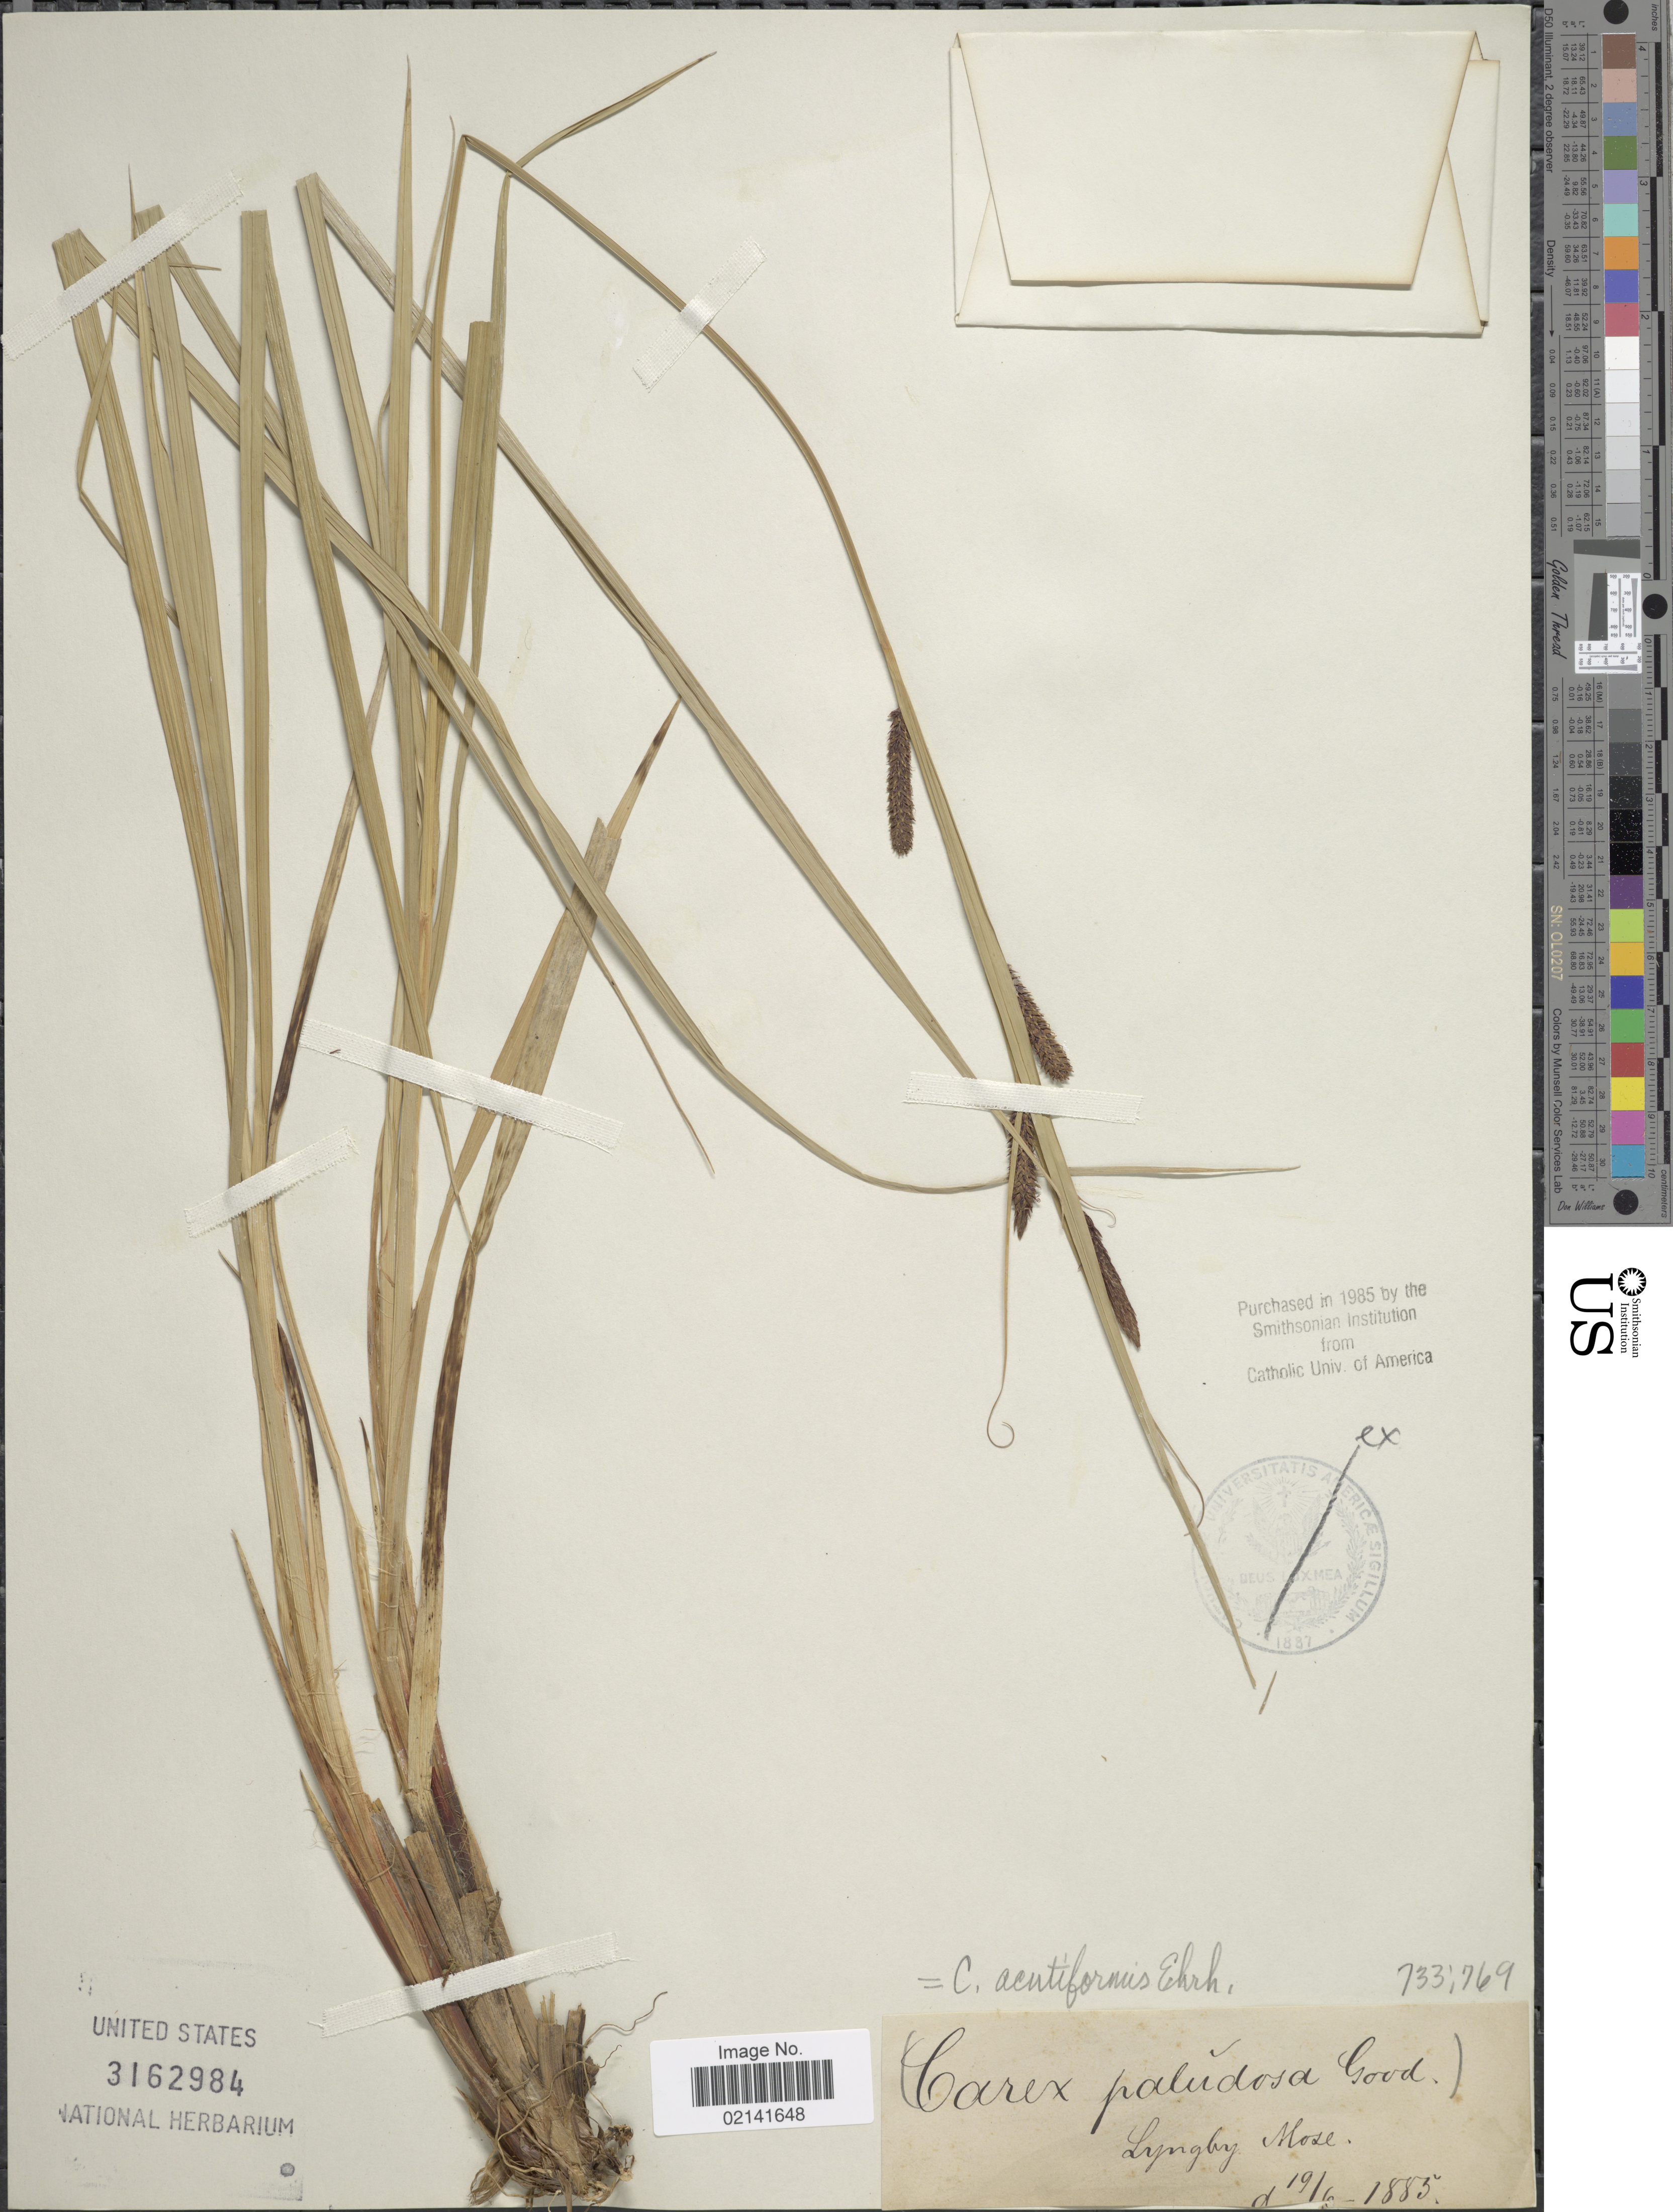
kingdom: Plantae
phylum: Tracheophyta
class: Liliopsida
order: Poales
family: Cyperaceae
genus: Carex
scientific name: Carex acutiformis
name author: Ehrh.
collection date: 1885-06-19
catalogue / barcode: US 3162984